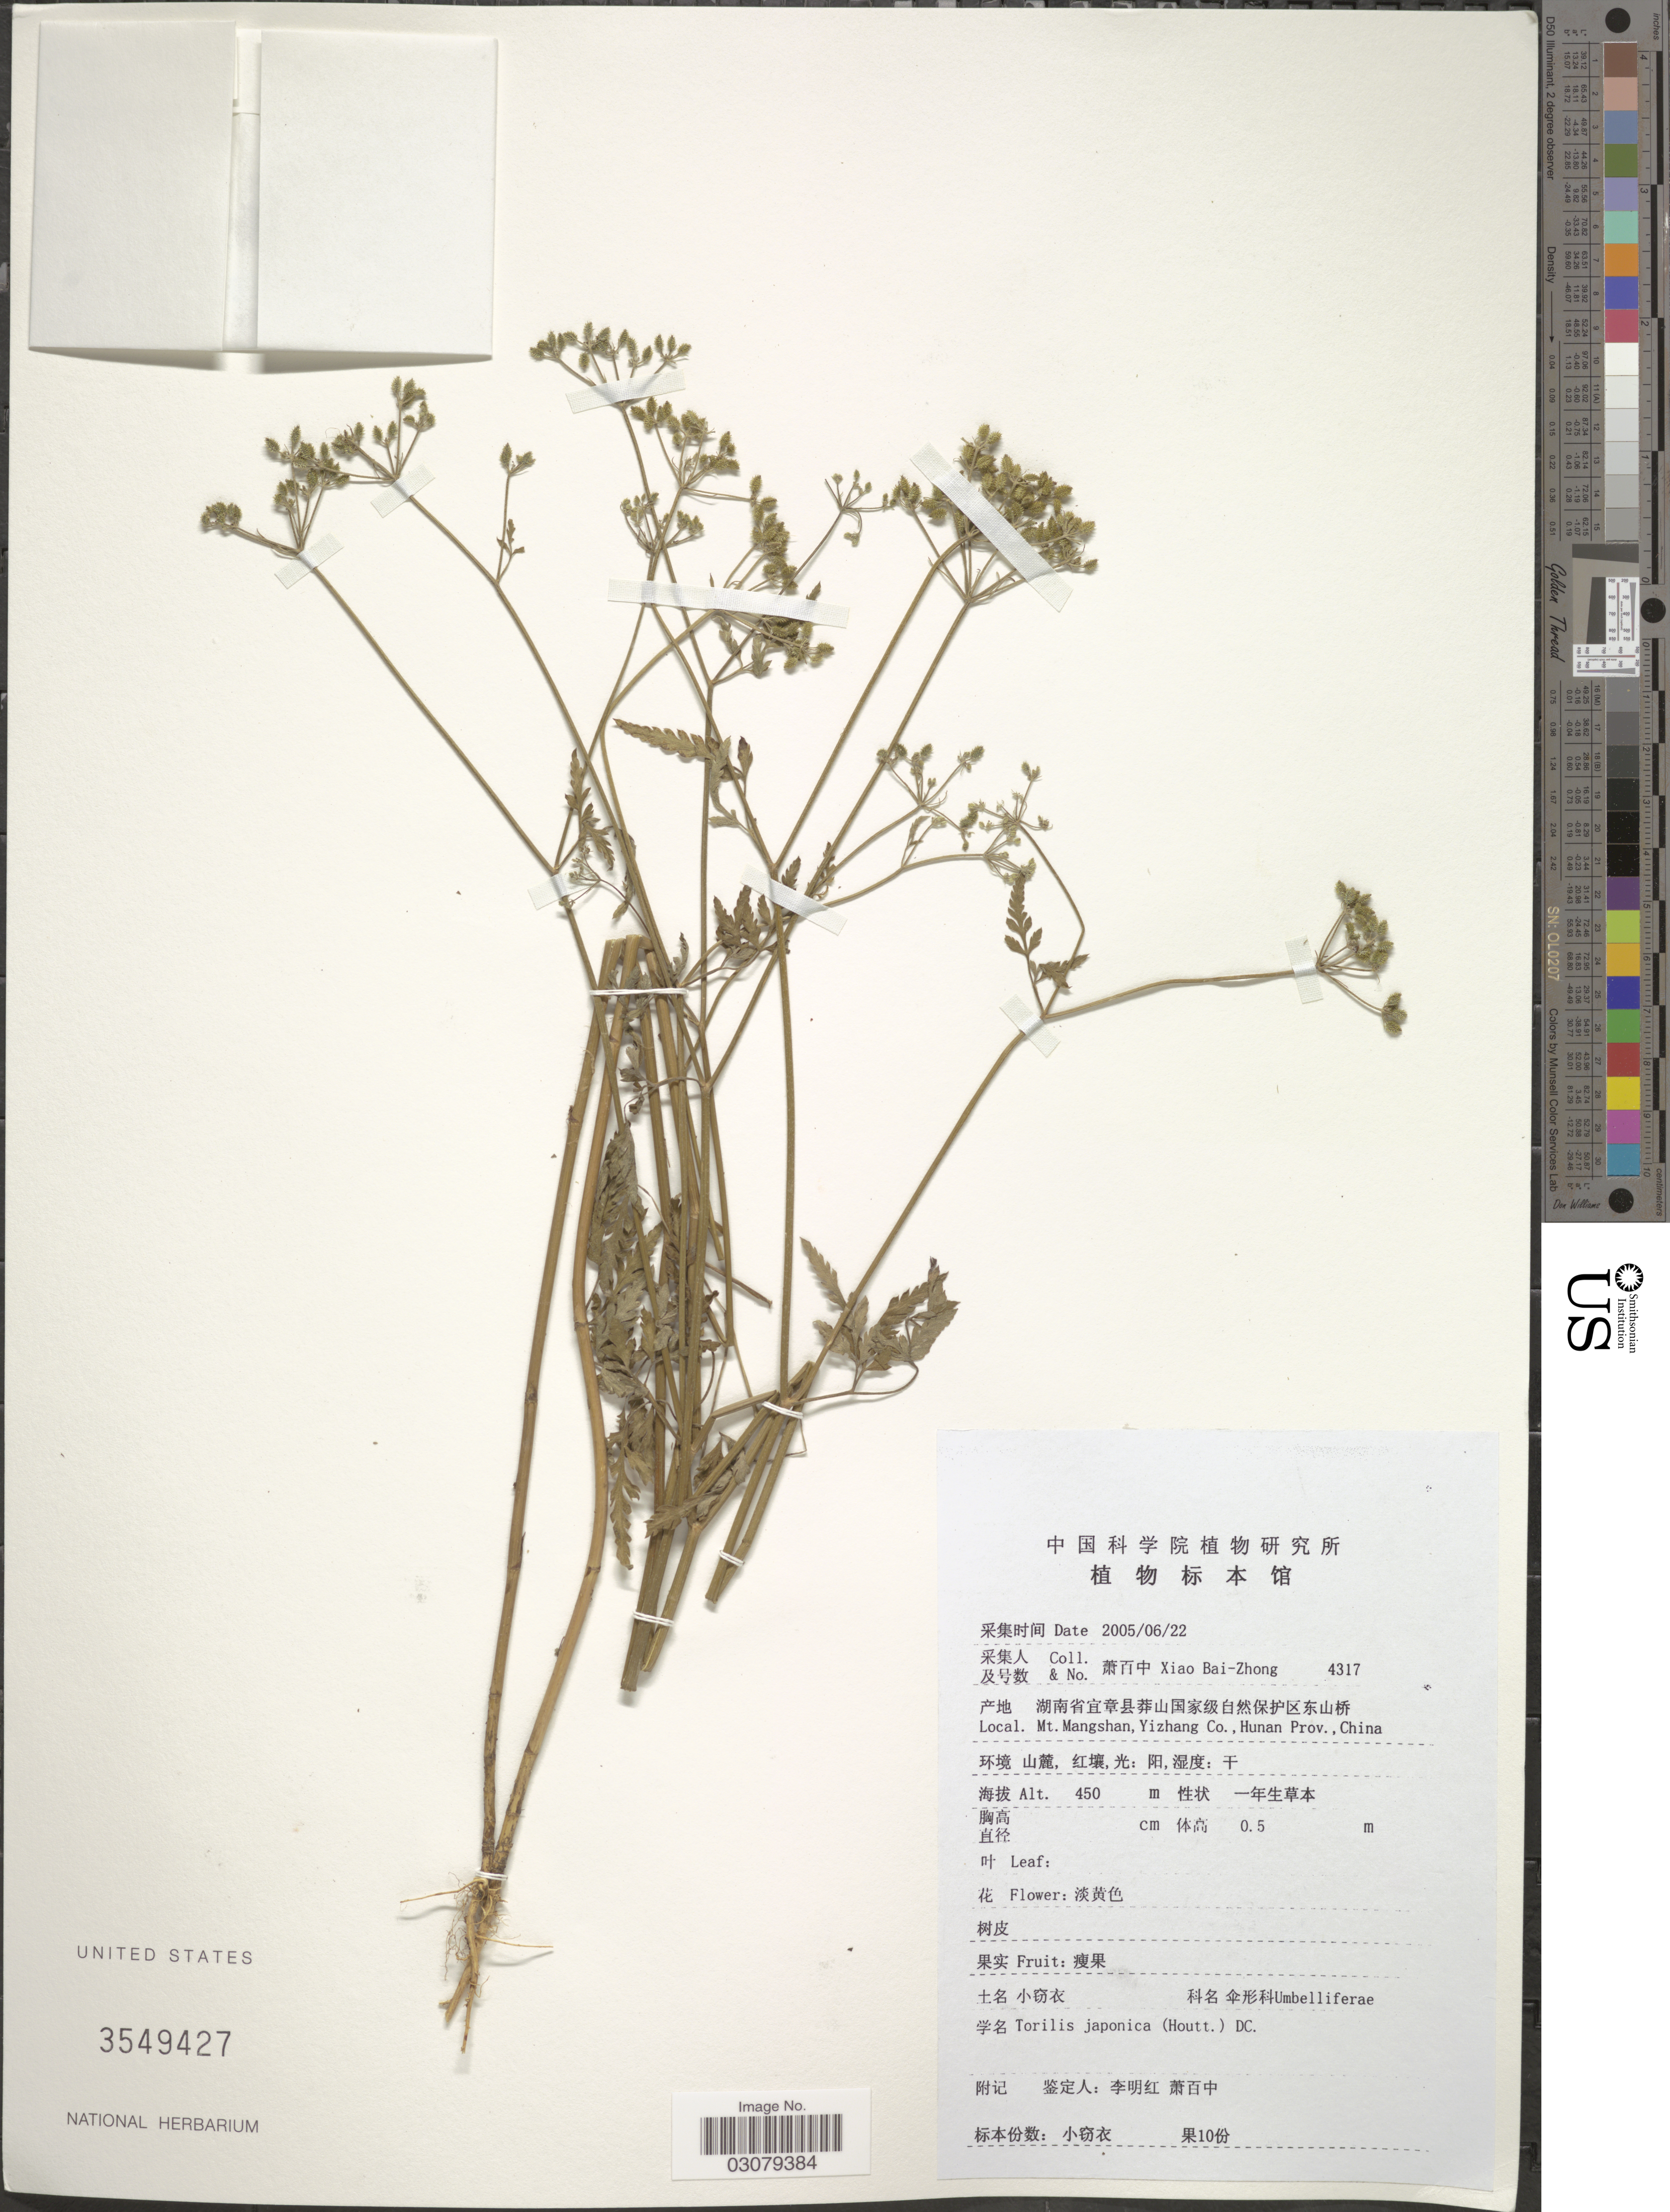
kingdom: Plantae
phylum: Tracheophyta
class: Magnoliopsida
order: Apiales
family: Apiaceae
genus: Torilis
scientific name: Torilis japonica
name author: (Houtt.) DC.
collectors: B. Z. Xiao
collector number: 4317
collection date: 2005-06-22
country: China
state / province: Hunan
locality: Mt. Mangshan, Yizhang Co.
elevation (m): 450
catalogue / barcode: US 3549427